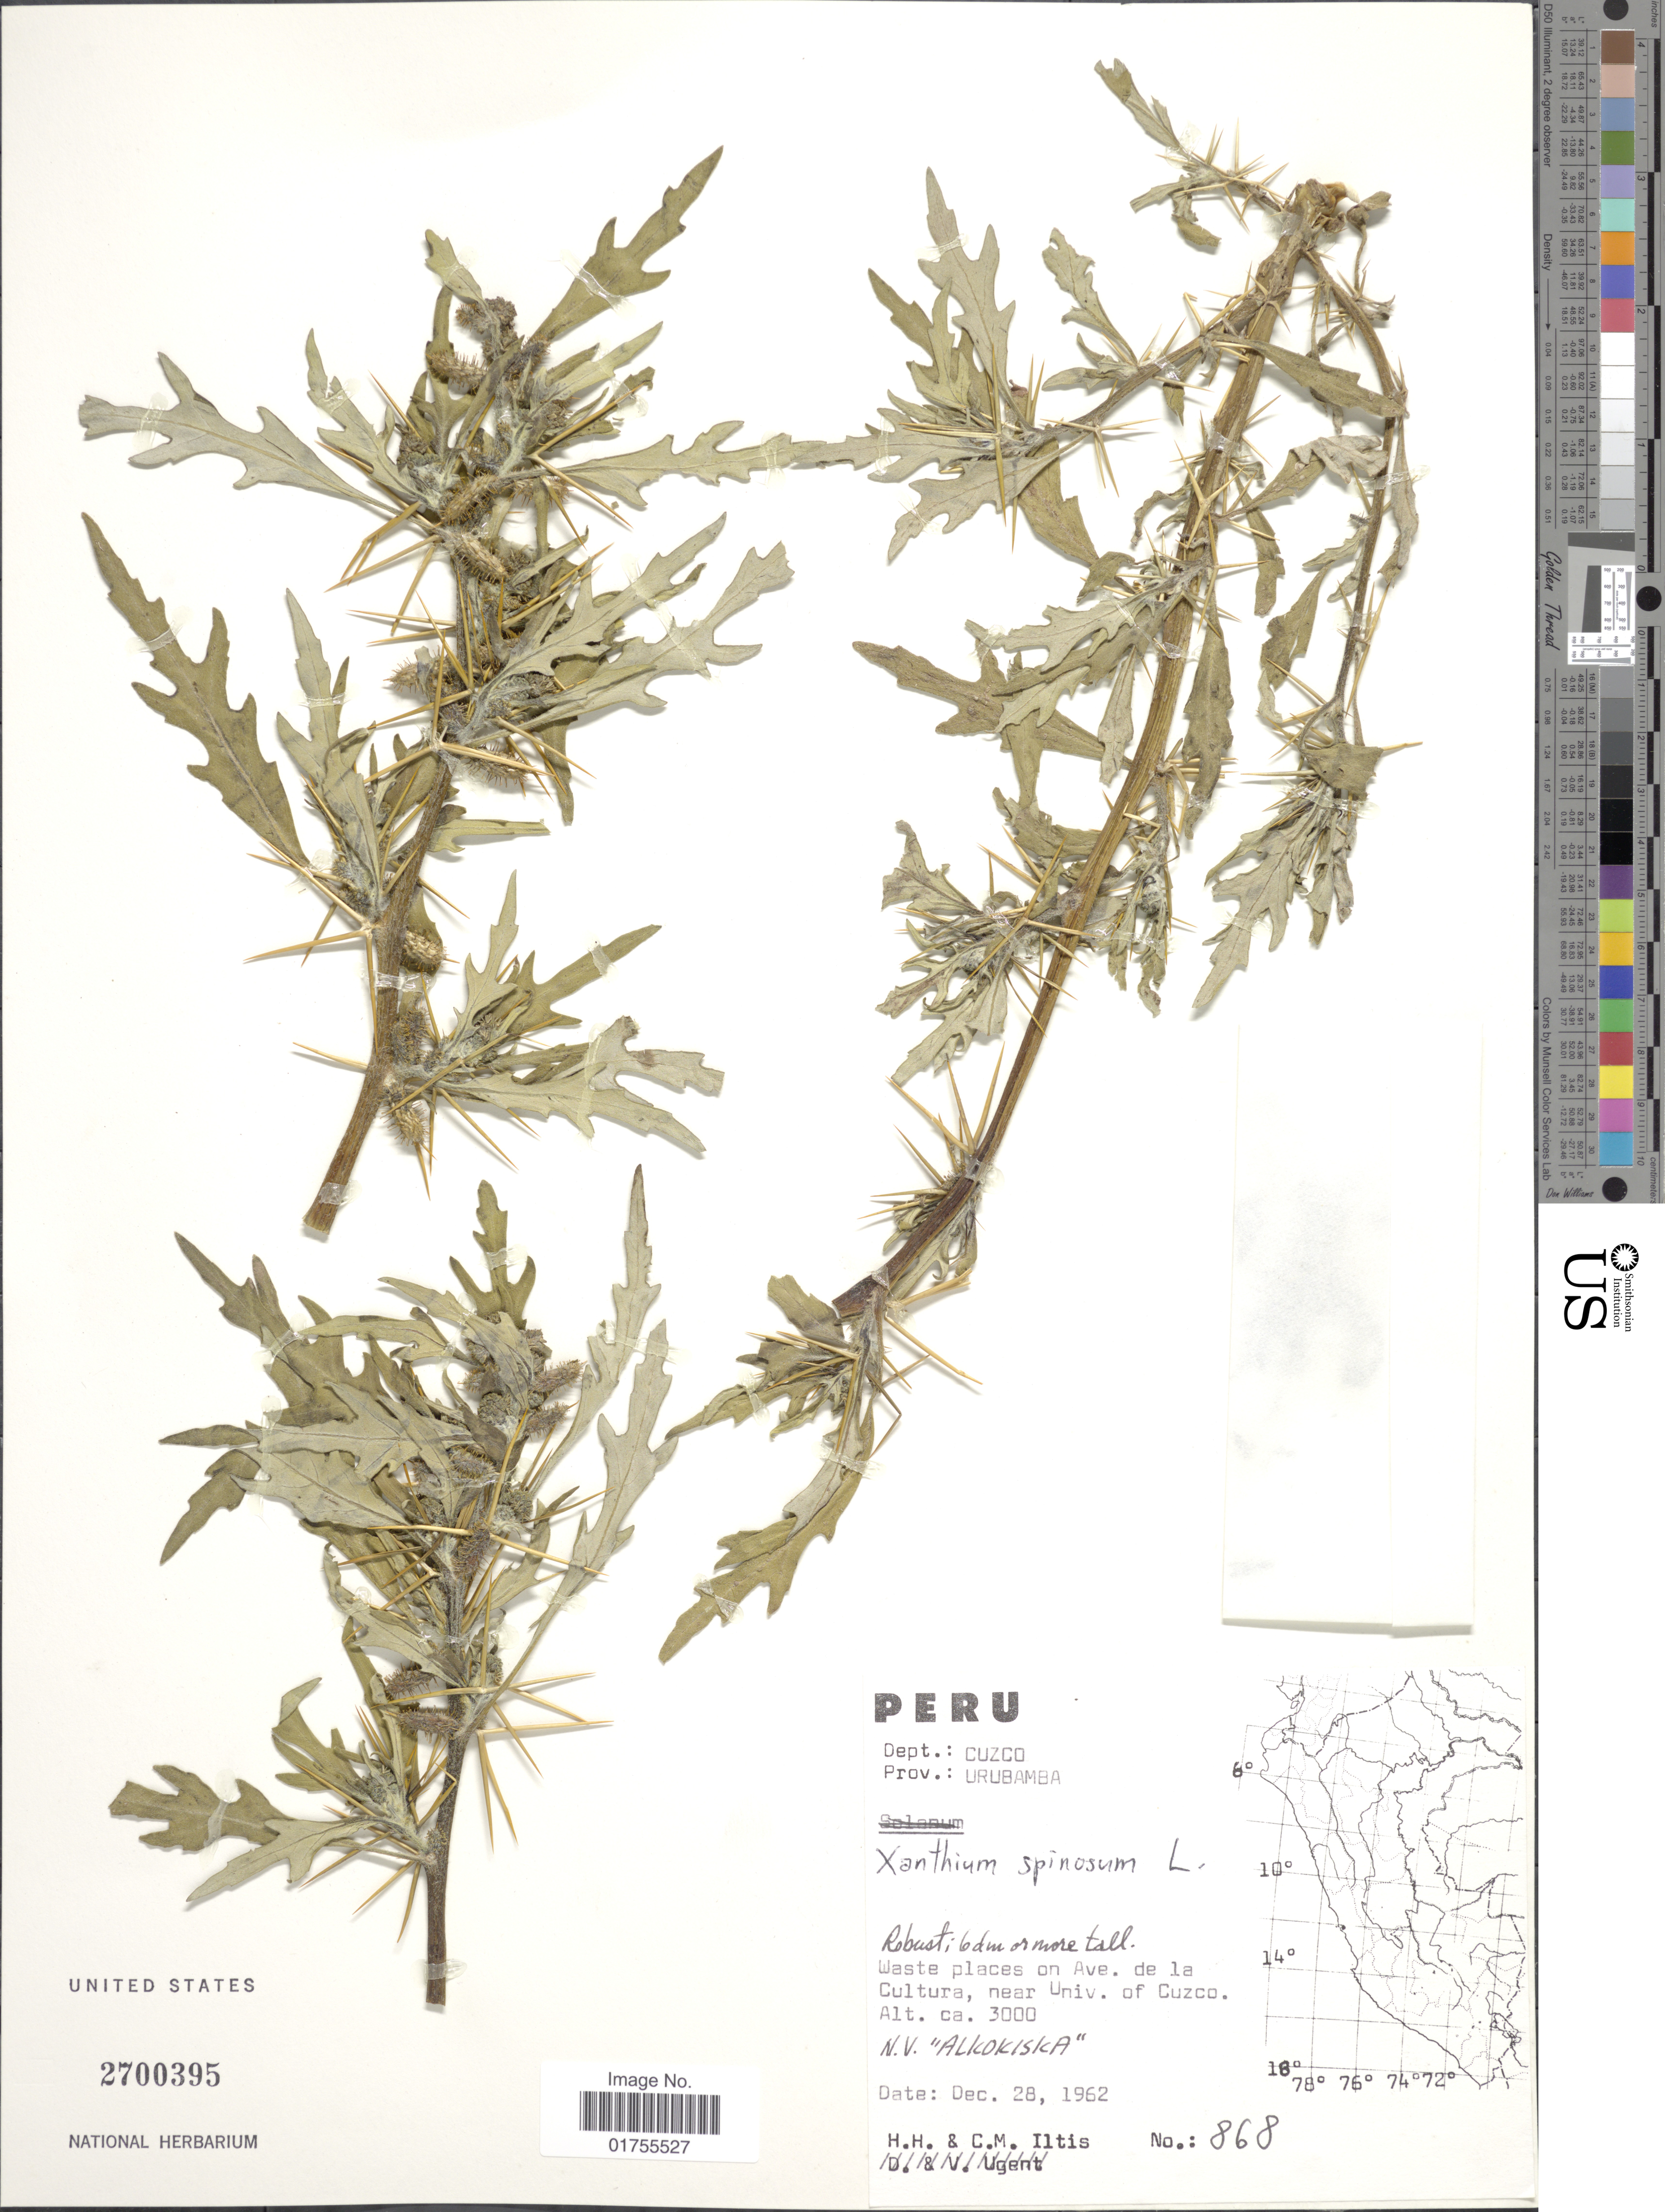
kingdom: Plantae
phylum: Tracheophyta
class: Magnoliopsida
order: Asterales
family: Asteraceae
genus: Xanthium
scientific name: Xanthium spinosum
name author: L.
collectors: H. H. Iltis & C. M Iltis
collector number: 868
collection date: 1962-12-28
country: Peru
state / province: Cusco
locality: Dept. Cuzco, Prov.: Urubamba, Waste places on Ave. de la Cultura, near Univ. of Cuzco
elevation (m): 3000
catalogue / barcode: US 2700395